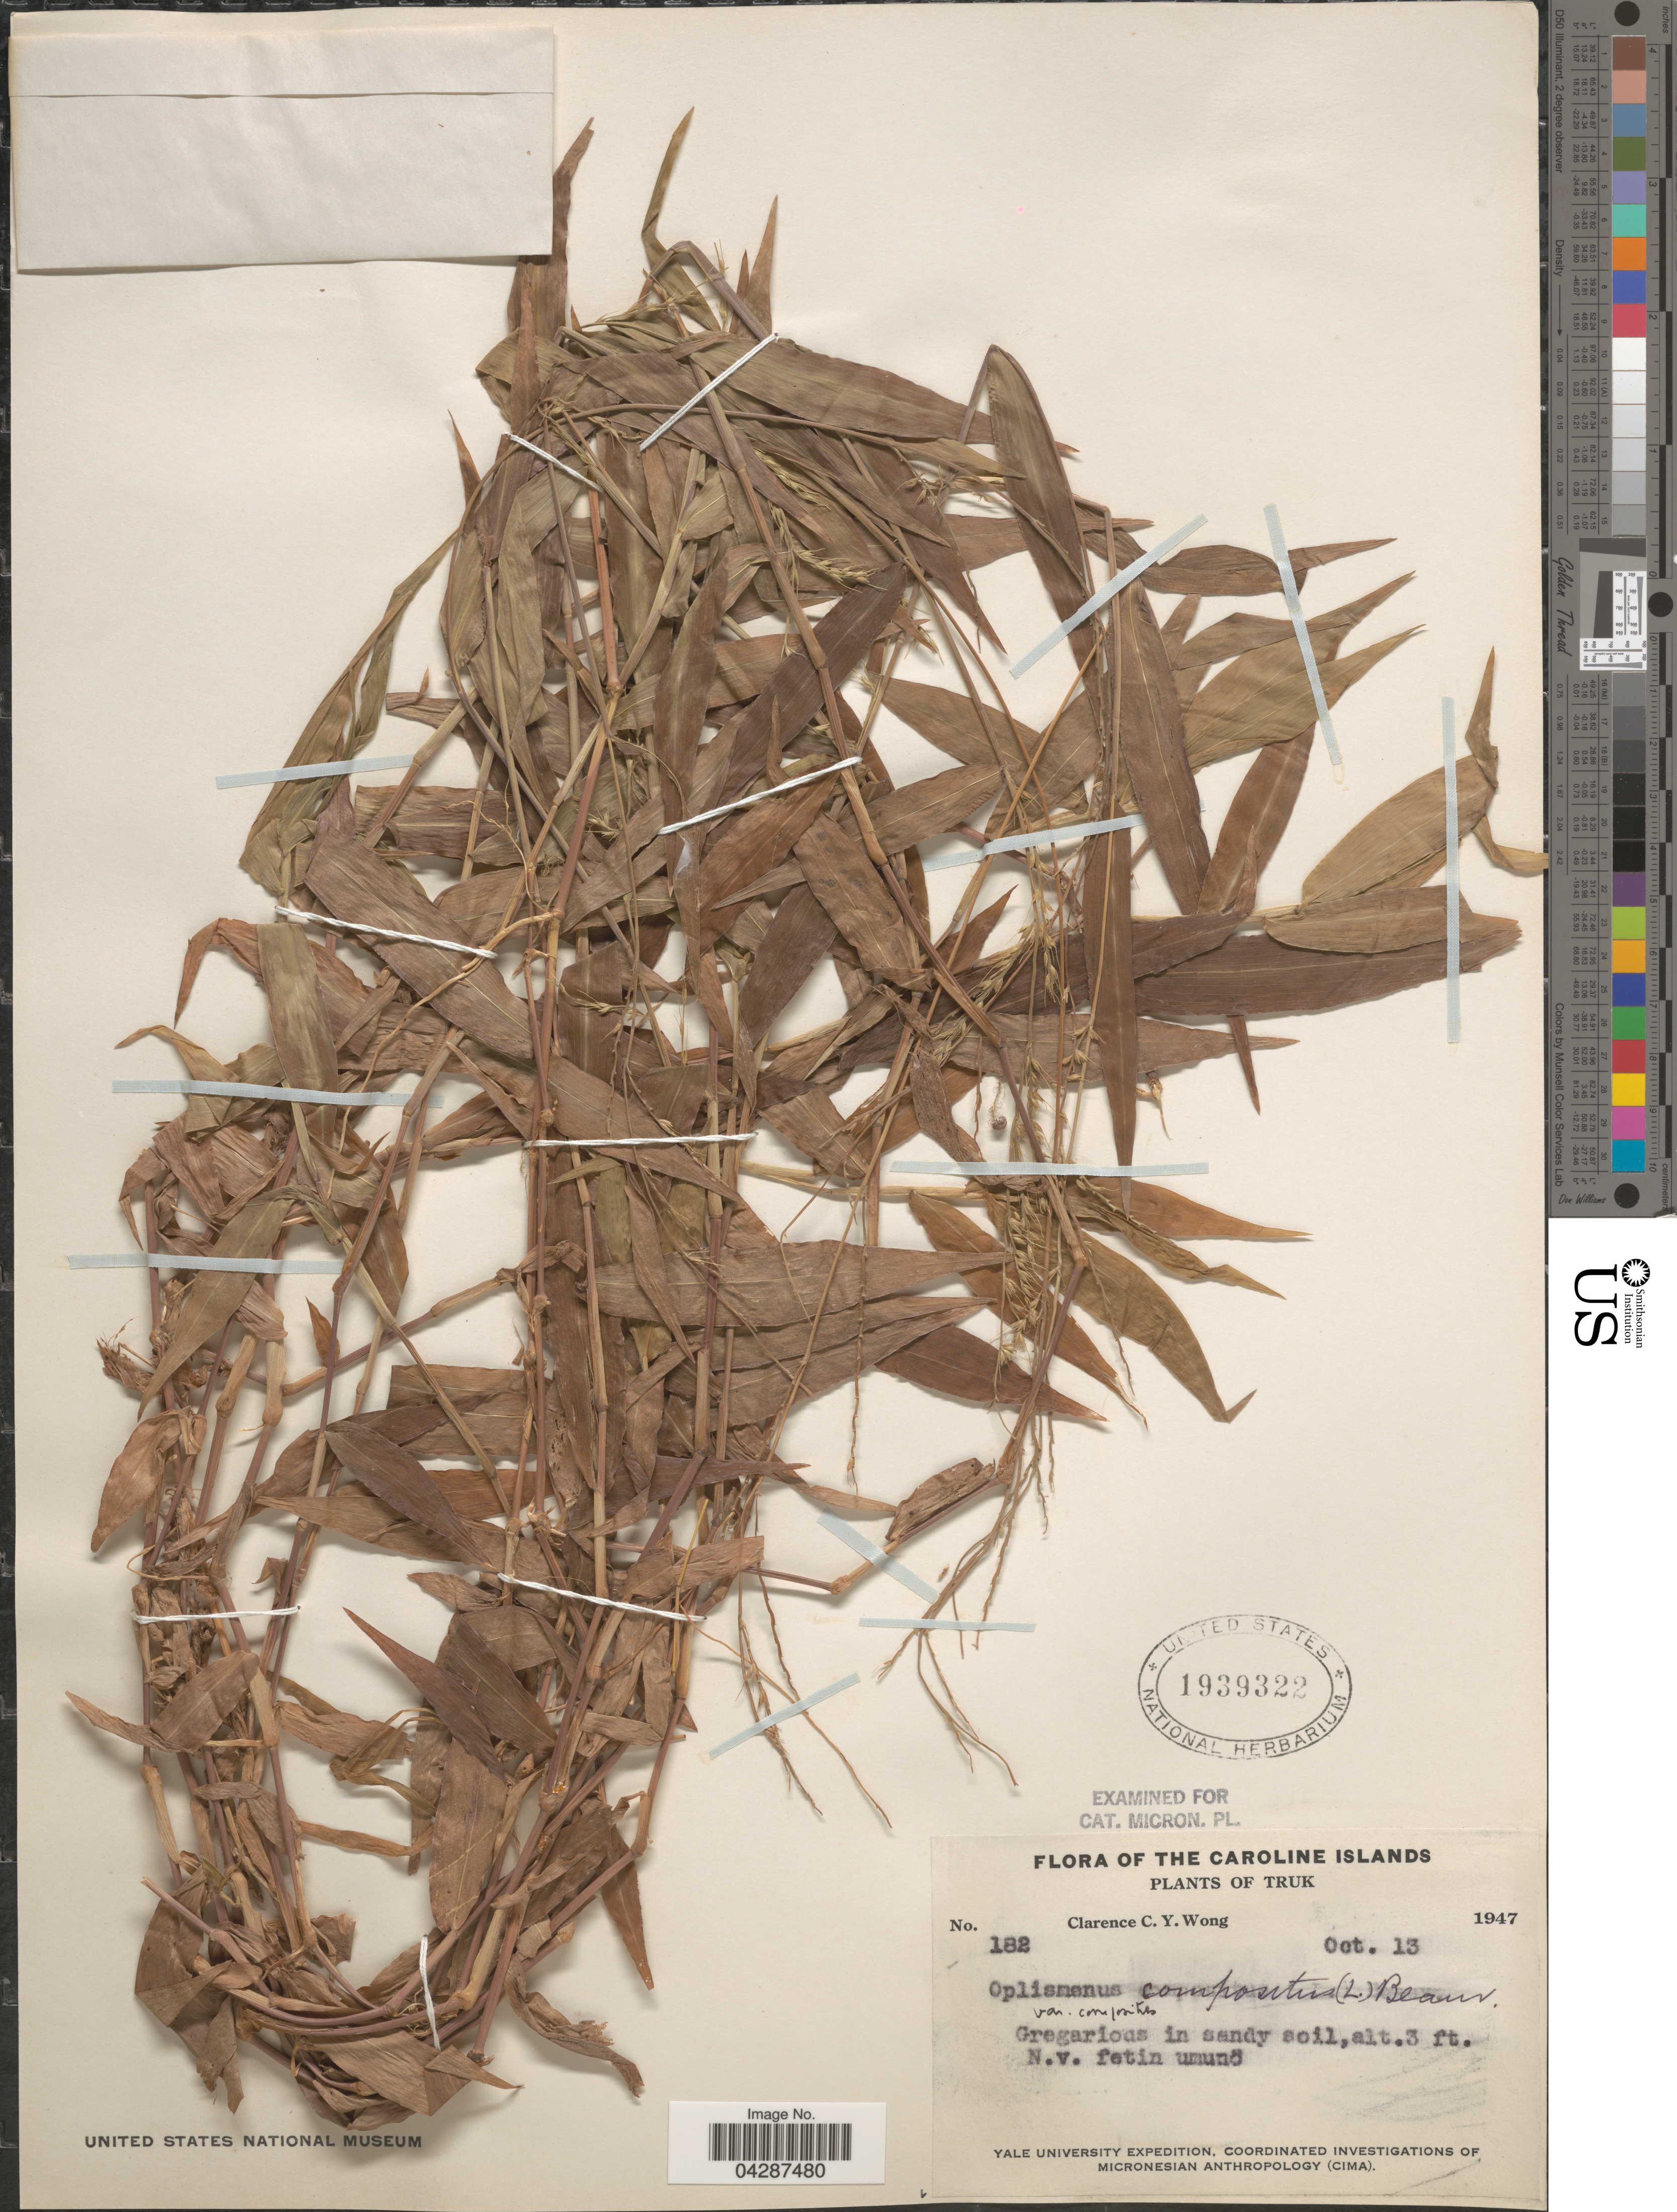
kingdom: Plantae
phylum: Tracheophyta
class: Liliopsida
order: Poales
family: Poaceae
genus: Oplismenus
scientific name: Oplismenus compositus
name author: (L.) P. Beauv.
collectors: C. Y. C. Wong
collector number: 182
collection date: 1947-10-13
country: Micronesia, Federated States of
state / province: Truk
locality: The Caroline Islands. Gregarious in sandy soil. Yale University Expedition.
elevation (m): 1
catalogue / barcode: US 1939322